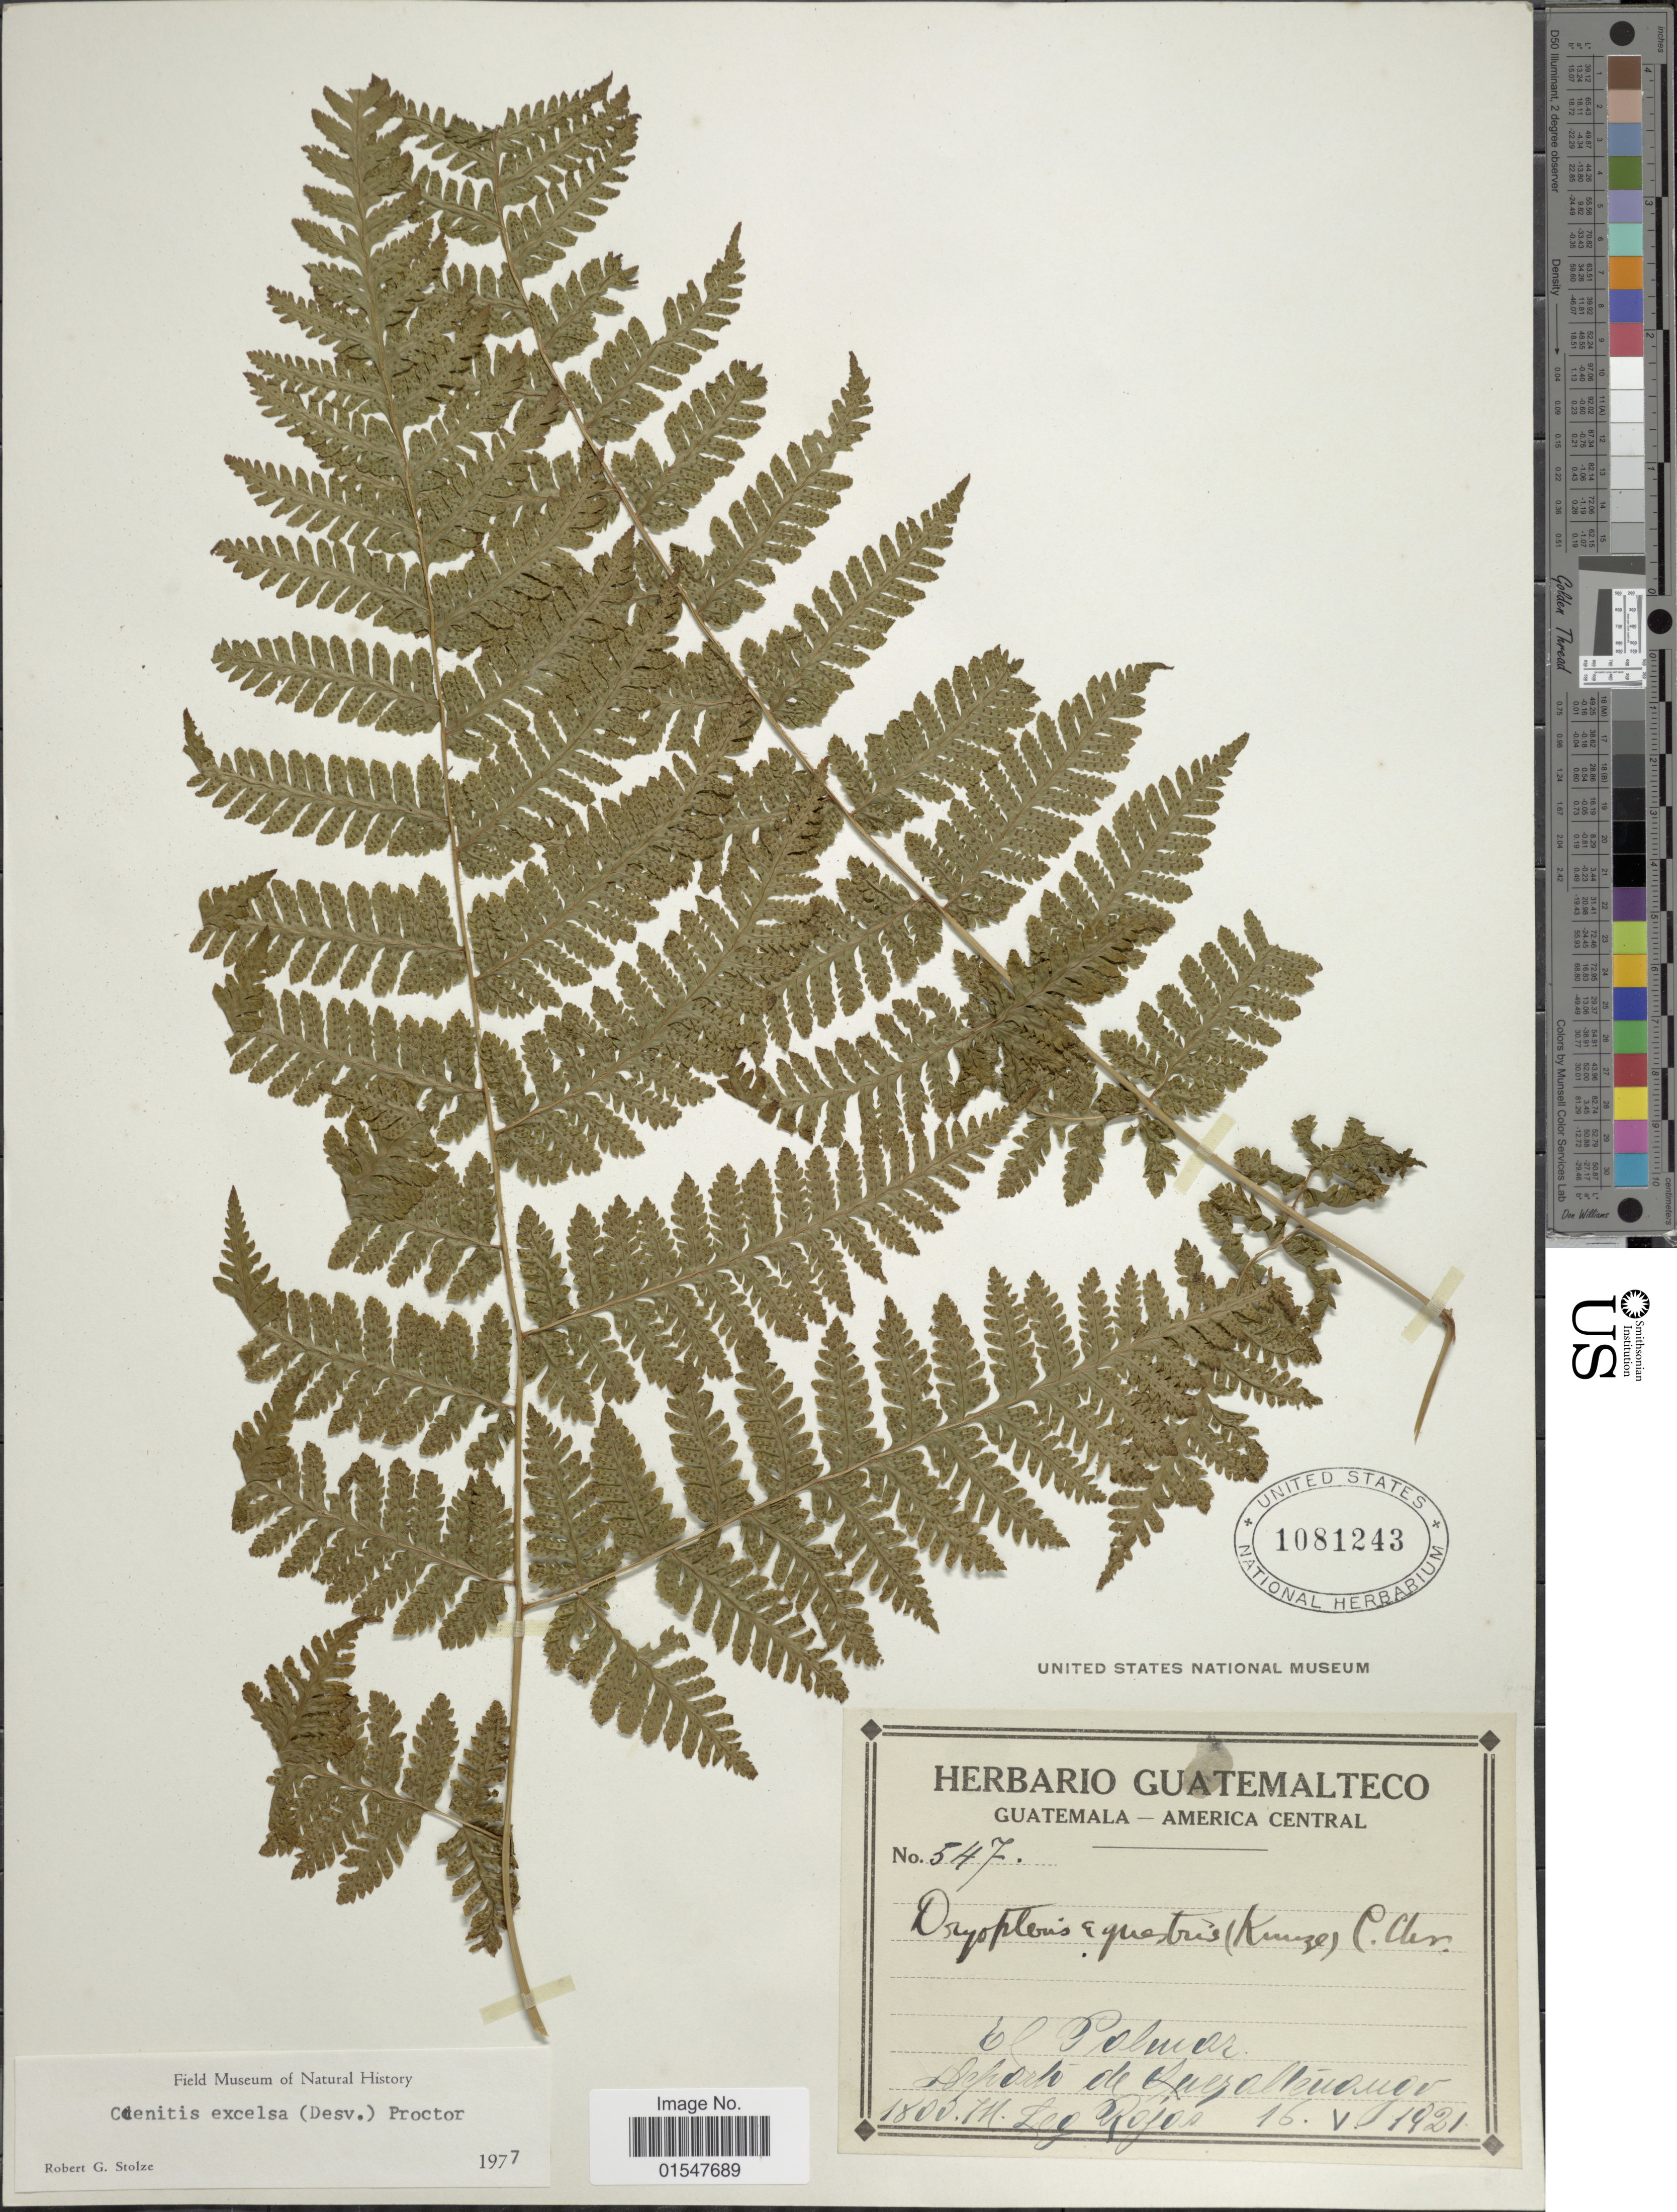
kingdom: Plantae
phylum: Tracheophyta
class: Polypodiopsida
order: Polypodiales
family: Dryopteridaceae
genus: Ctenitis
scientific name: Ctenitis excelsa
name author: (Desv.) Proctor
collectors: Rojas, --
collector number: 547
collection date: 1921-05-16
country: Guatemala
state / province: Quetzaltenango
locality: El Palmar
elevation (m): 1800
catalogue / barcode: US 1081243